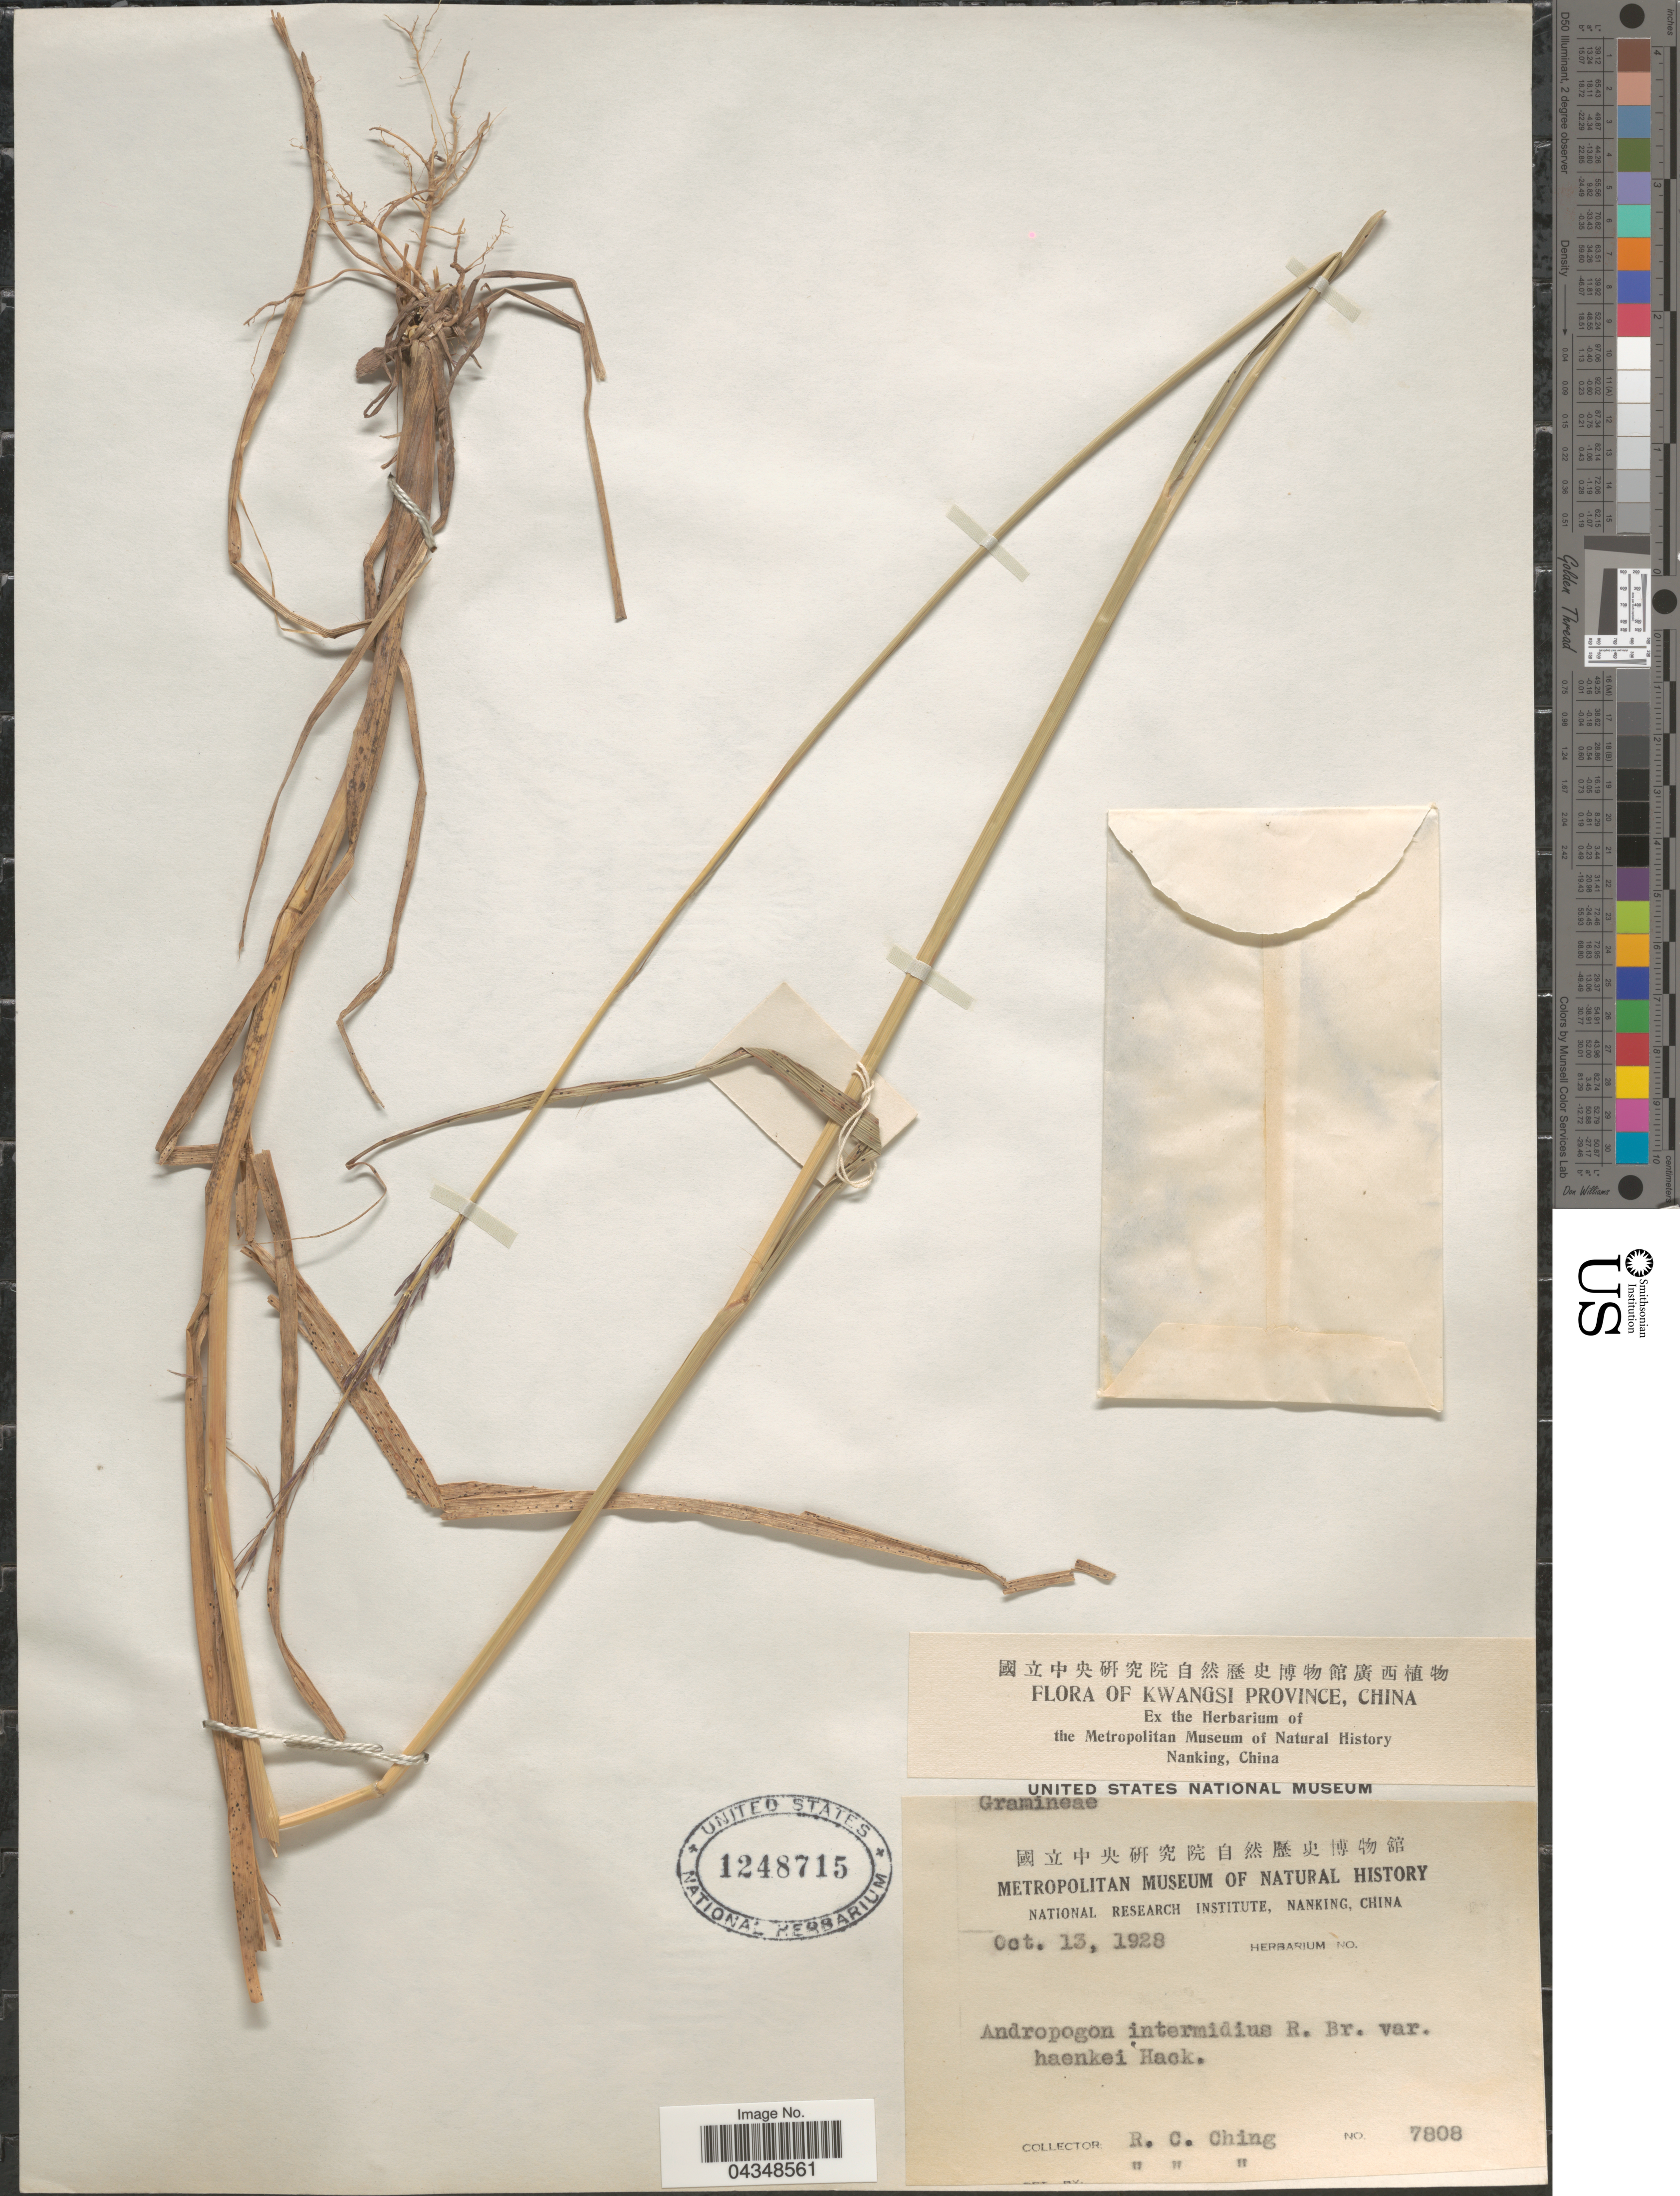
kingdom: Plantae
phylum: Tracheophyta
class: Liliopsida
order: Poales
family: Poaceae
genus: Bothriochloa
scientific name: Bothriochloa bladhii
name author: (Retz.) S.T. Blake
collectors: R. C. Ching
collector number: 7808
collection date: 1928-10-13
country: China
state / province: Guangxi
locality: Kwangsi Province.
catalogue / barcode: US 1248715